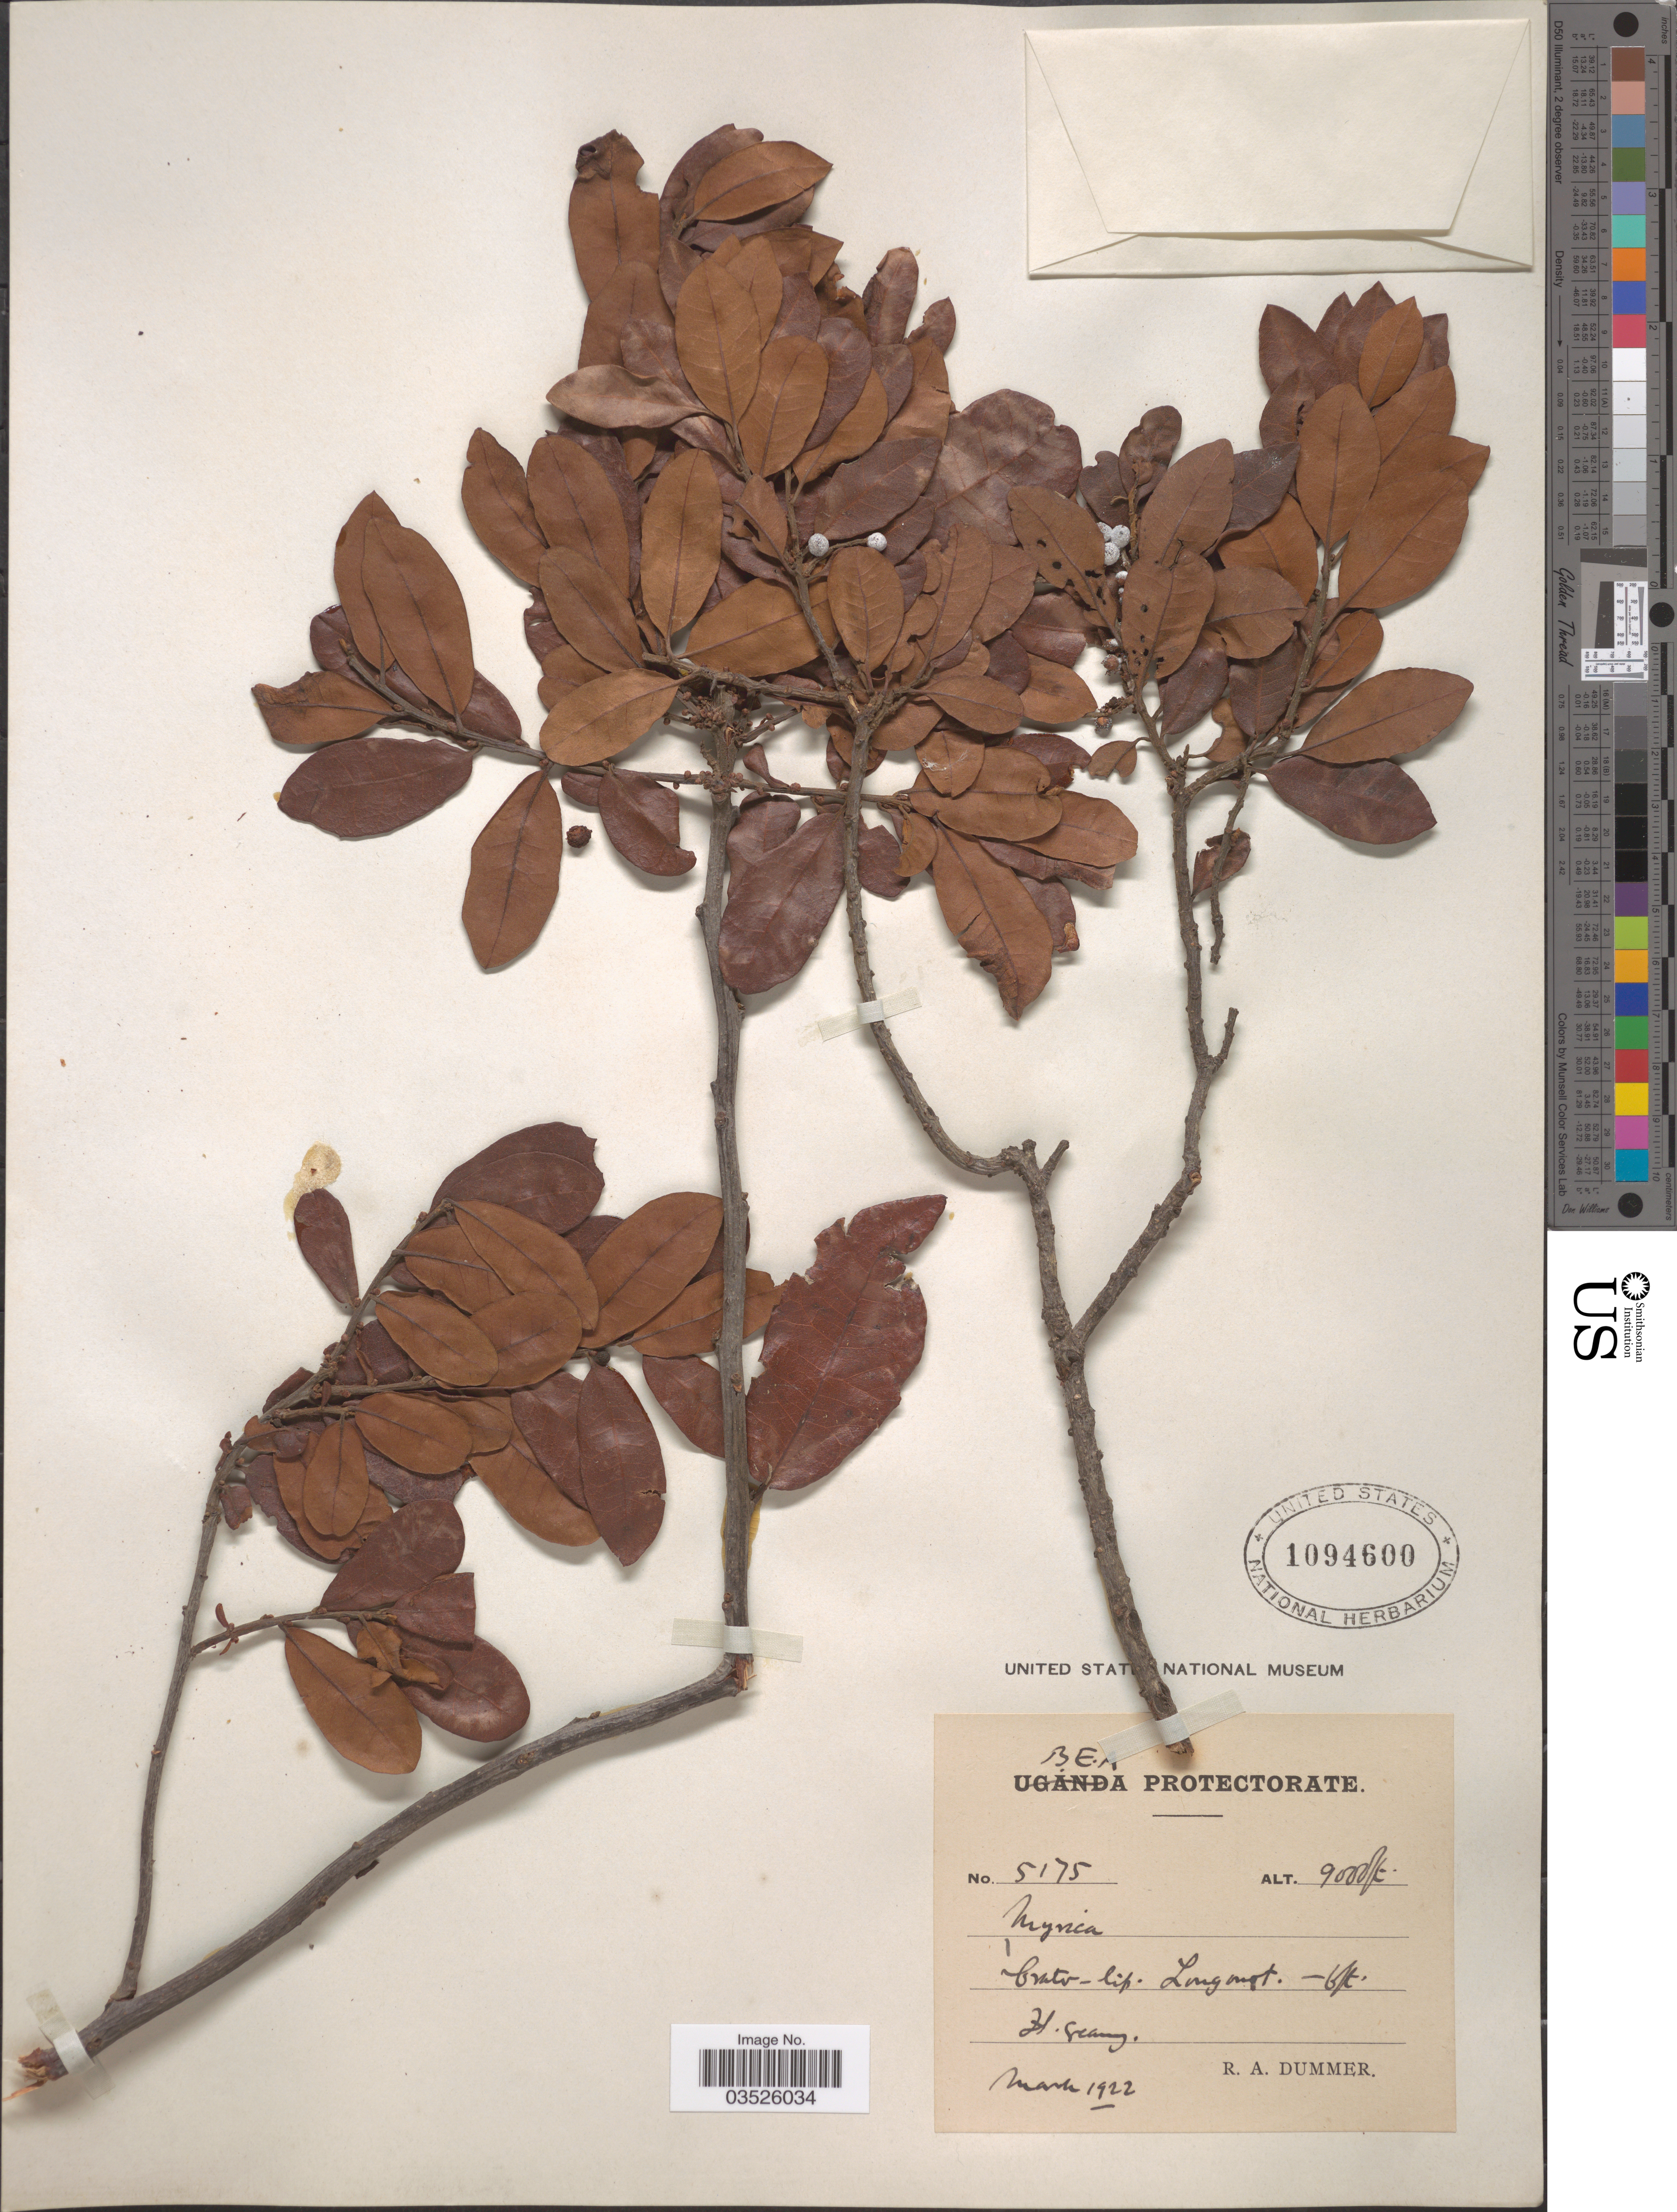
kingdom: Plantae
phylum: Tracheophyta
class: Magnoliopsida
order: Fagales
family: Myricaceae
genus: Morella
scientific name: Morella sp.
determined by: Strong, Mark T., (BOT), Smithsonian Institution - National Museum of Natural History (UNITED STATES)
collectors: R. Dümmer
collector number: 5175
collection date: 1922-03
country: Kenya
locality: B.E.A. Protectorate. Canton [interpreted]-lip [interpreted].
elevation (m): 2743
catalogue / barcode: US 1094600